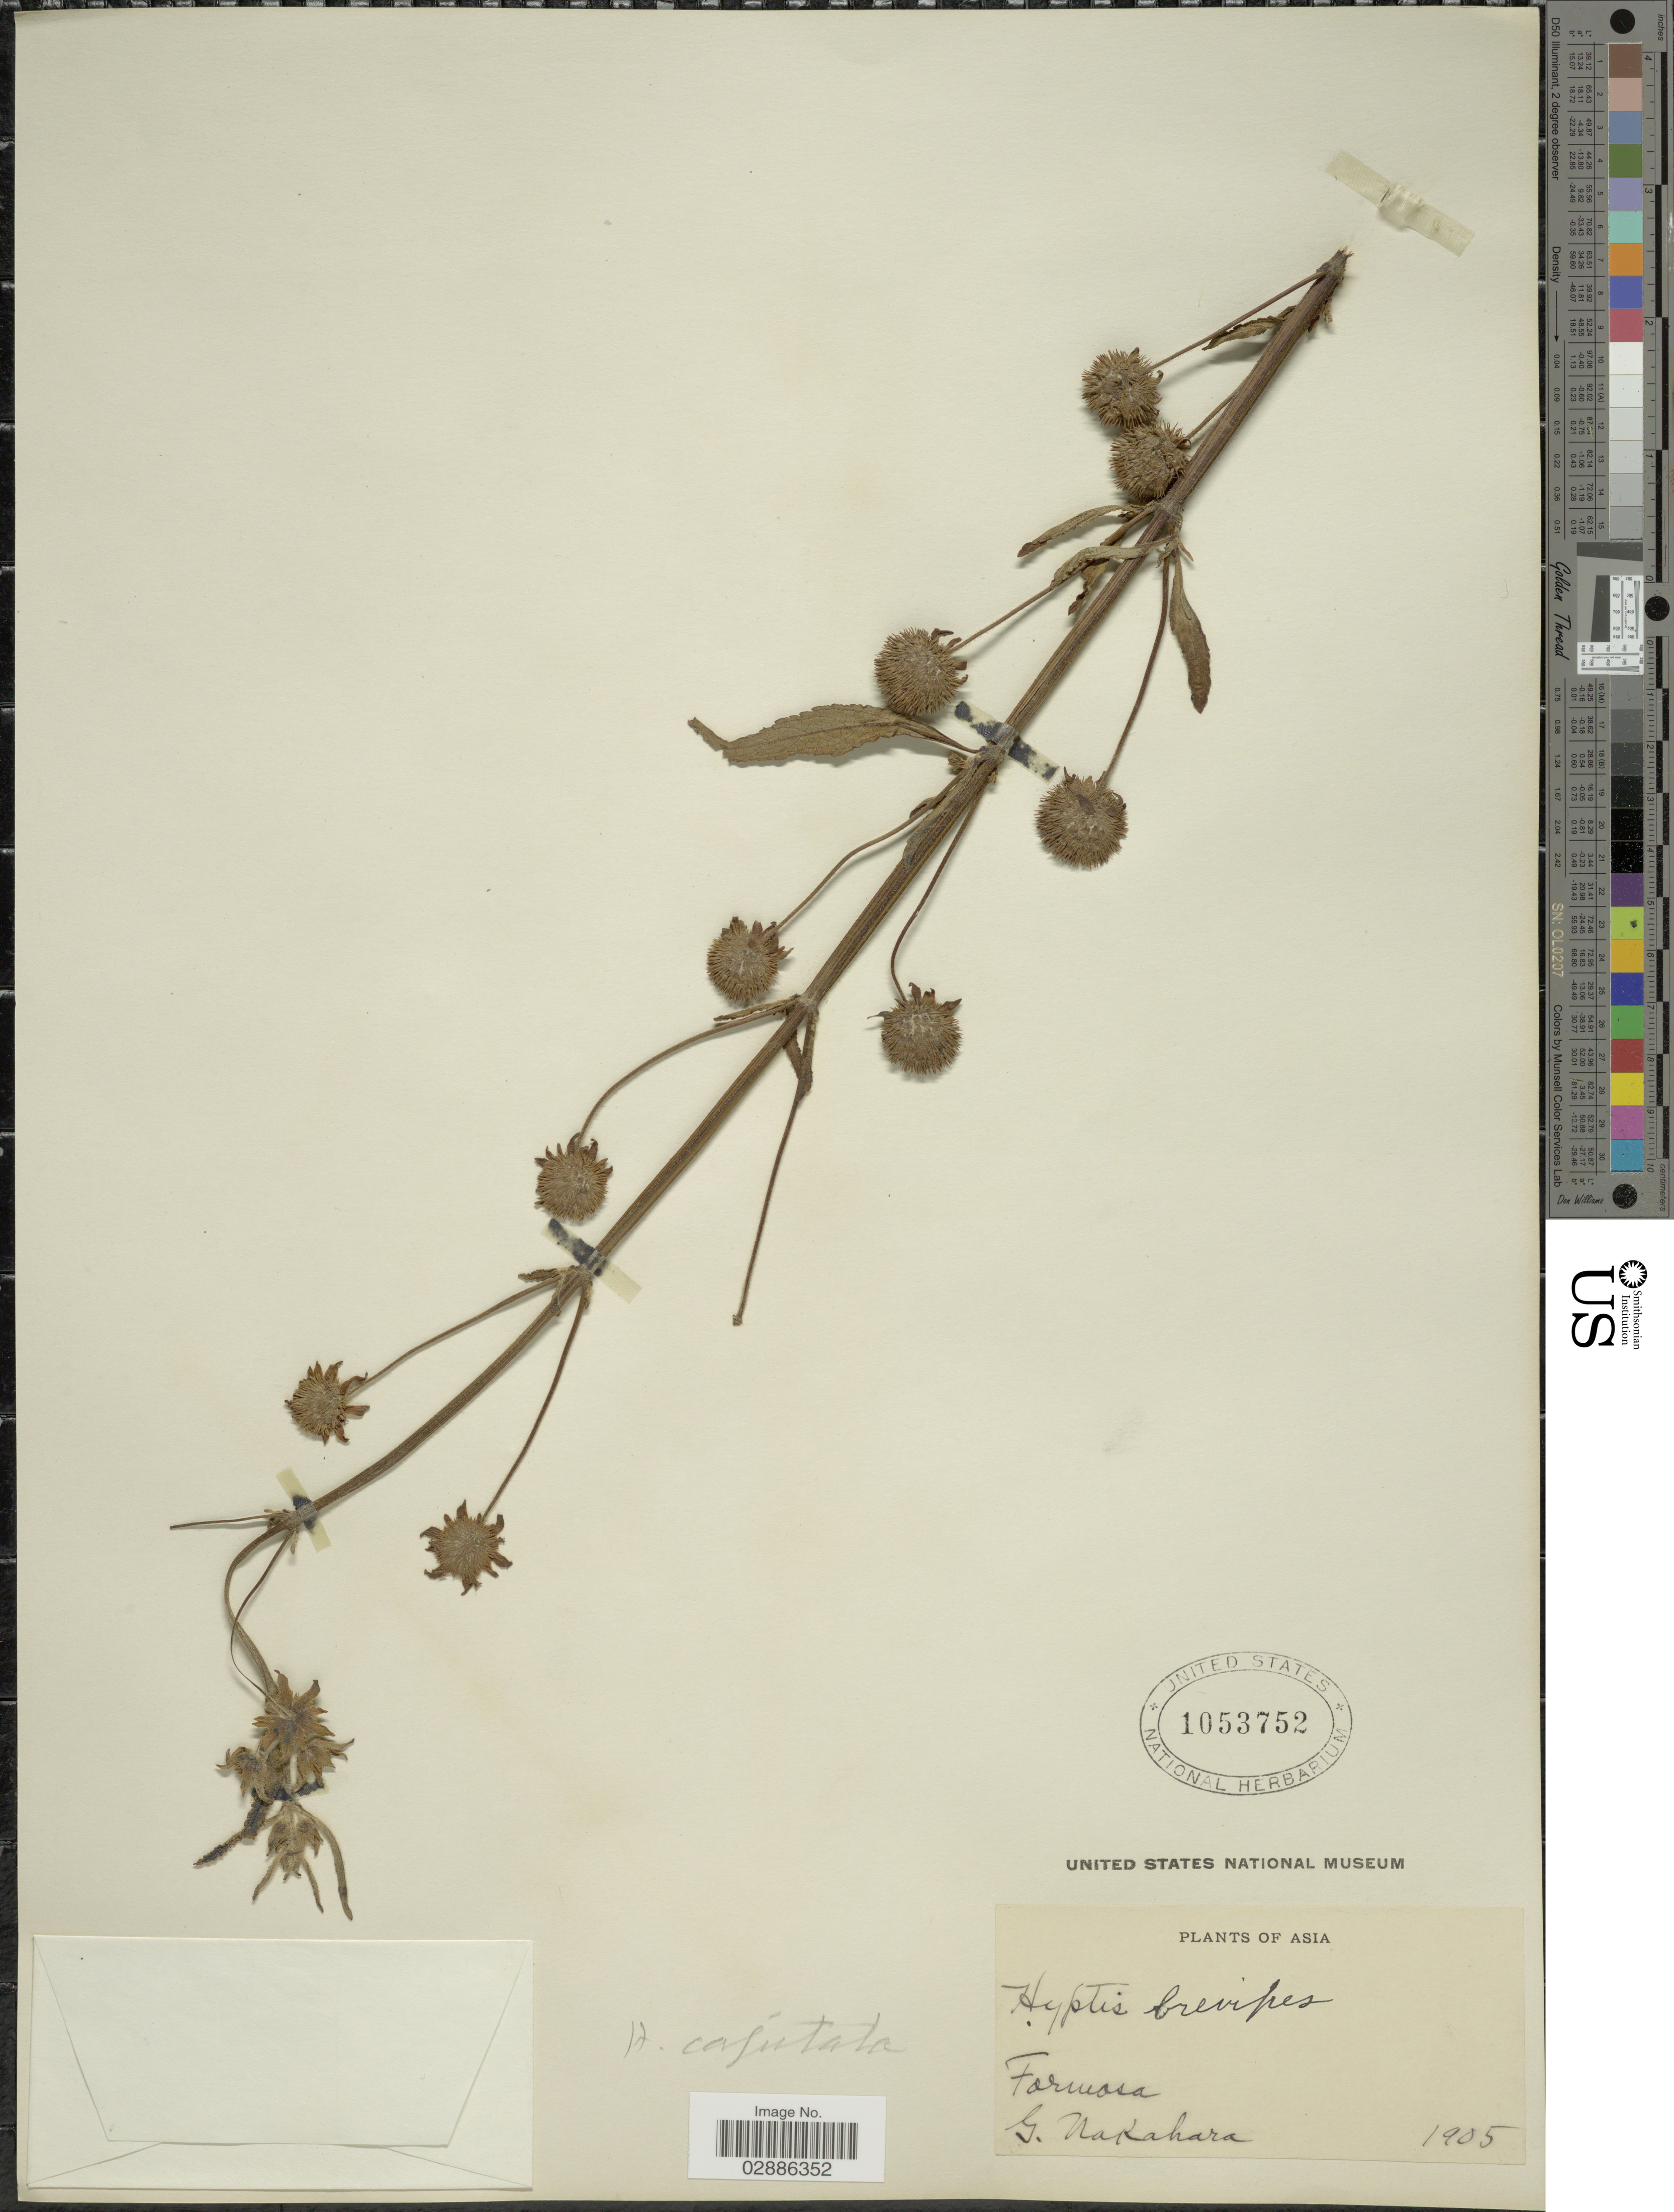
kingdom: Plantae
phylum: Tracheophyta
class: Magnoliopsida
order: Lamiales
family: Lamiaceae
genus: Hyptis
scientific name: Hyptis rhomboidea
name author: M. Martens & Galeotti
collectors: G. Nakahara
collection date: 1905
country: Taiwan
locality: Formosa.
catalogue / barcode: US 1053752